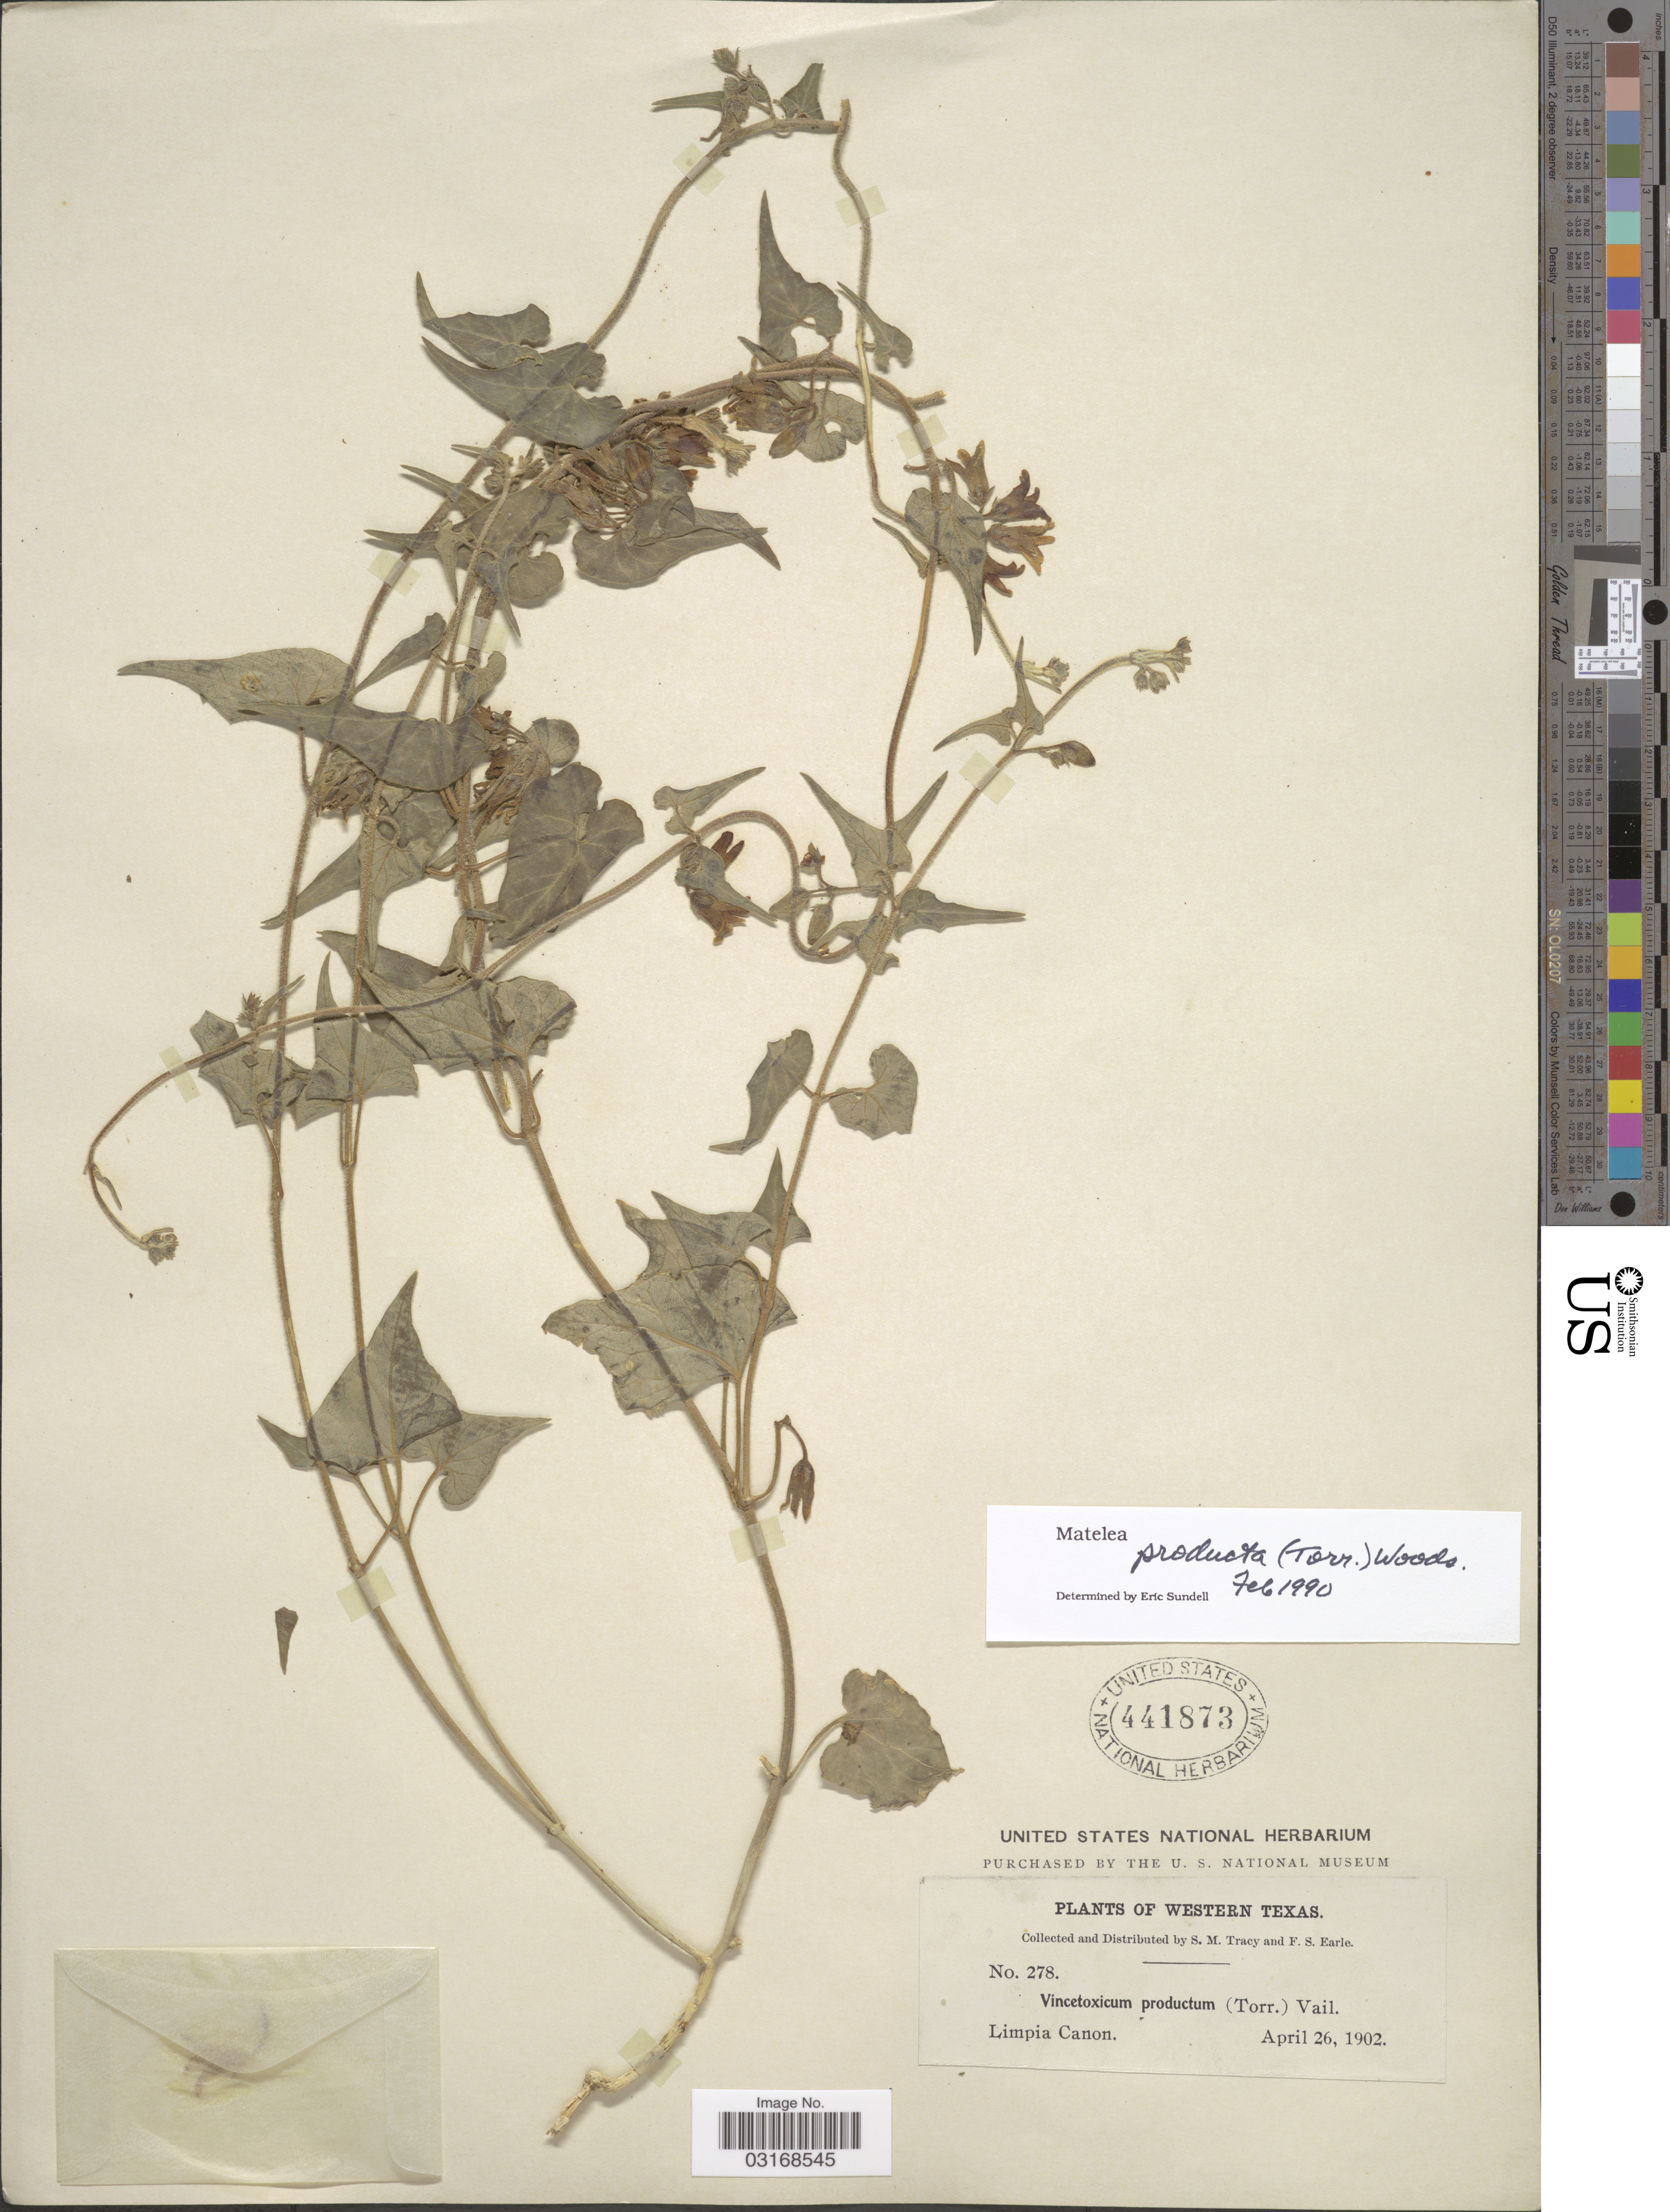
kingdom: Plantae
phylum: Tracheophyta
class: Magnoliopsida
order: Gentianales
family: Apocynaceae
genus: Matelea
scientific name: Matelea producta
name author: (Torr.) Woodson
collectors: S. M. Tracy & F. S. Earle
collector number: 278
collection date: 1902-04-26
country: United States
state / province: Texas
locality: Western Texas. Limpia Canon.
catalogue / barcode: US 441873